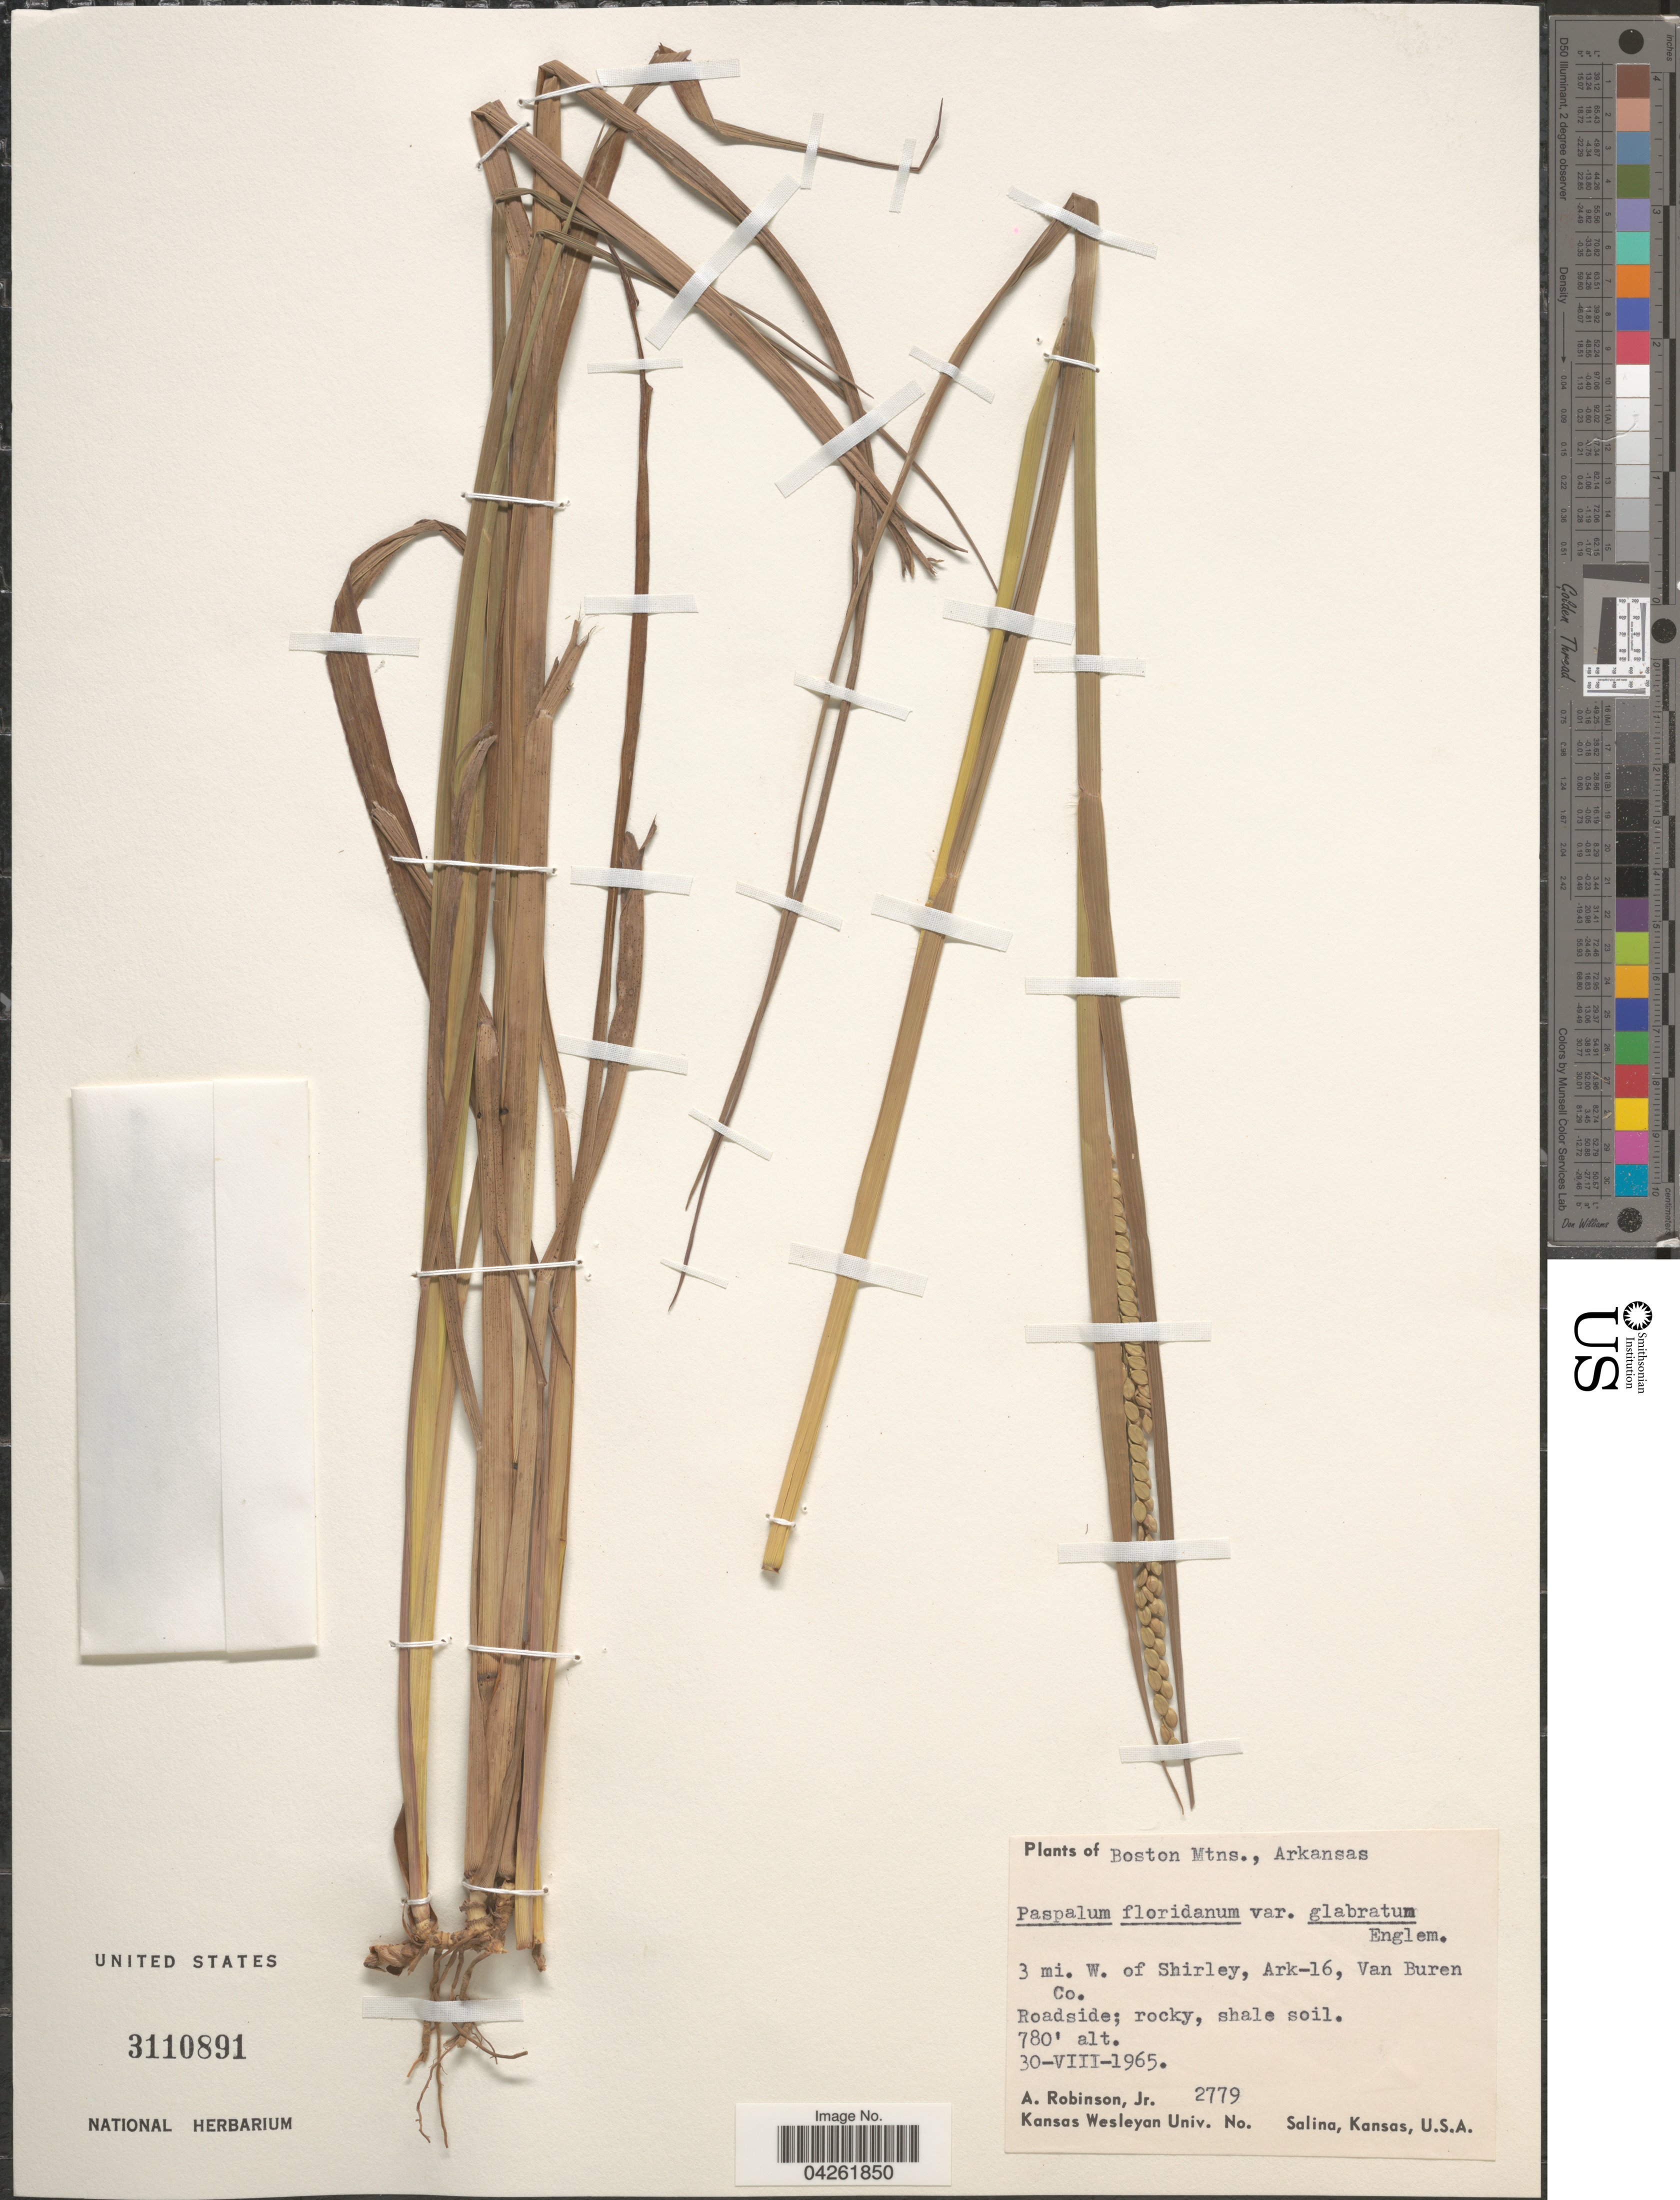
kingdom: Plantae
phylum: Tracheophyta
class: Liliopsida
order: Poales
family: Poaceae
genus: Paspalum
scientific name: Paspalum floridanum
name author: Michx.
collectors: A. Robinson Jr.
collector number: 2779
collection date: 1965-08-30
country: United States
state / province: Arkansas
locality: Boston Mtns. 3 mi. W. of Shirley, Ark-16, Van Buren Co.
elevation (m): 238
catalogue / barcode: US 3110891